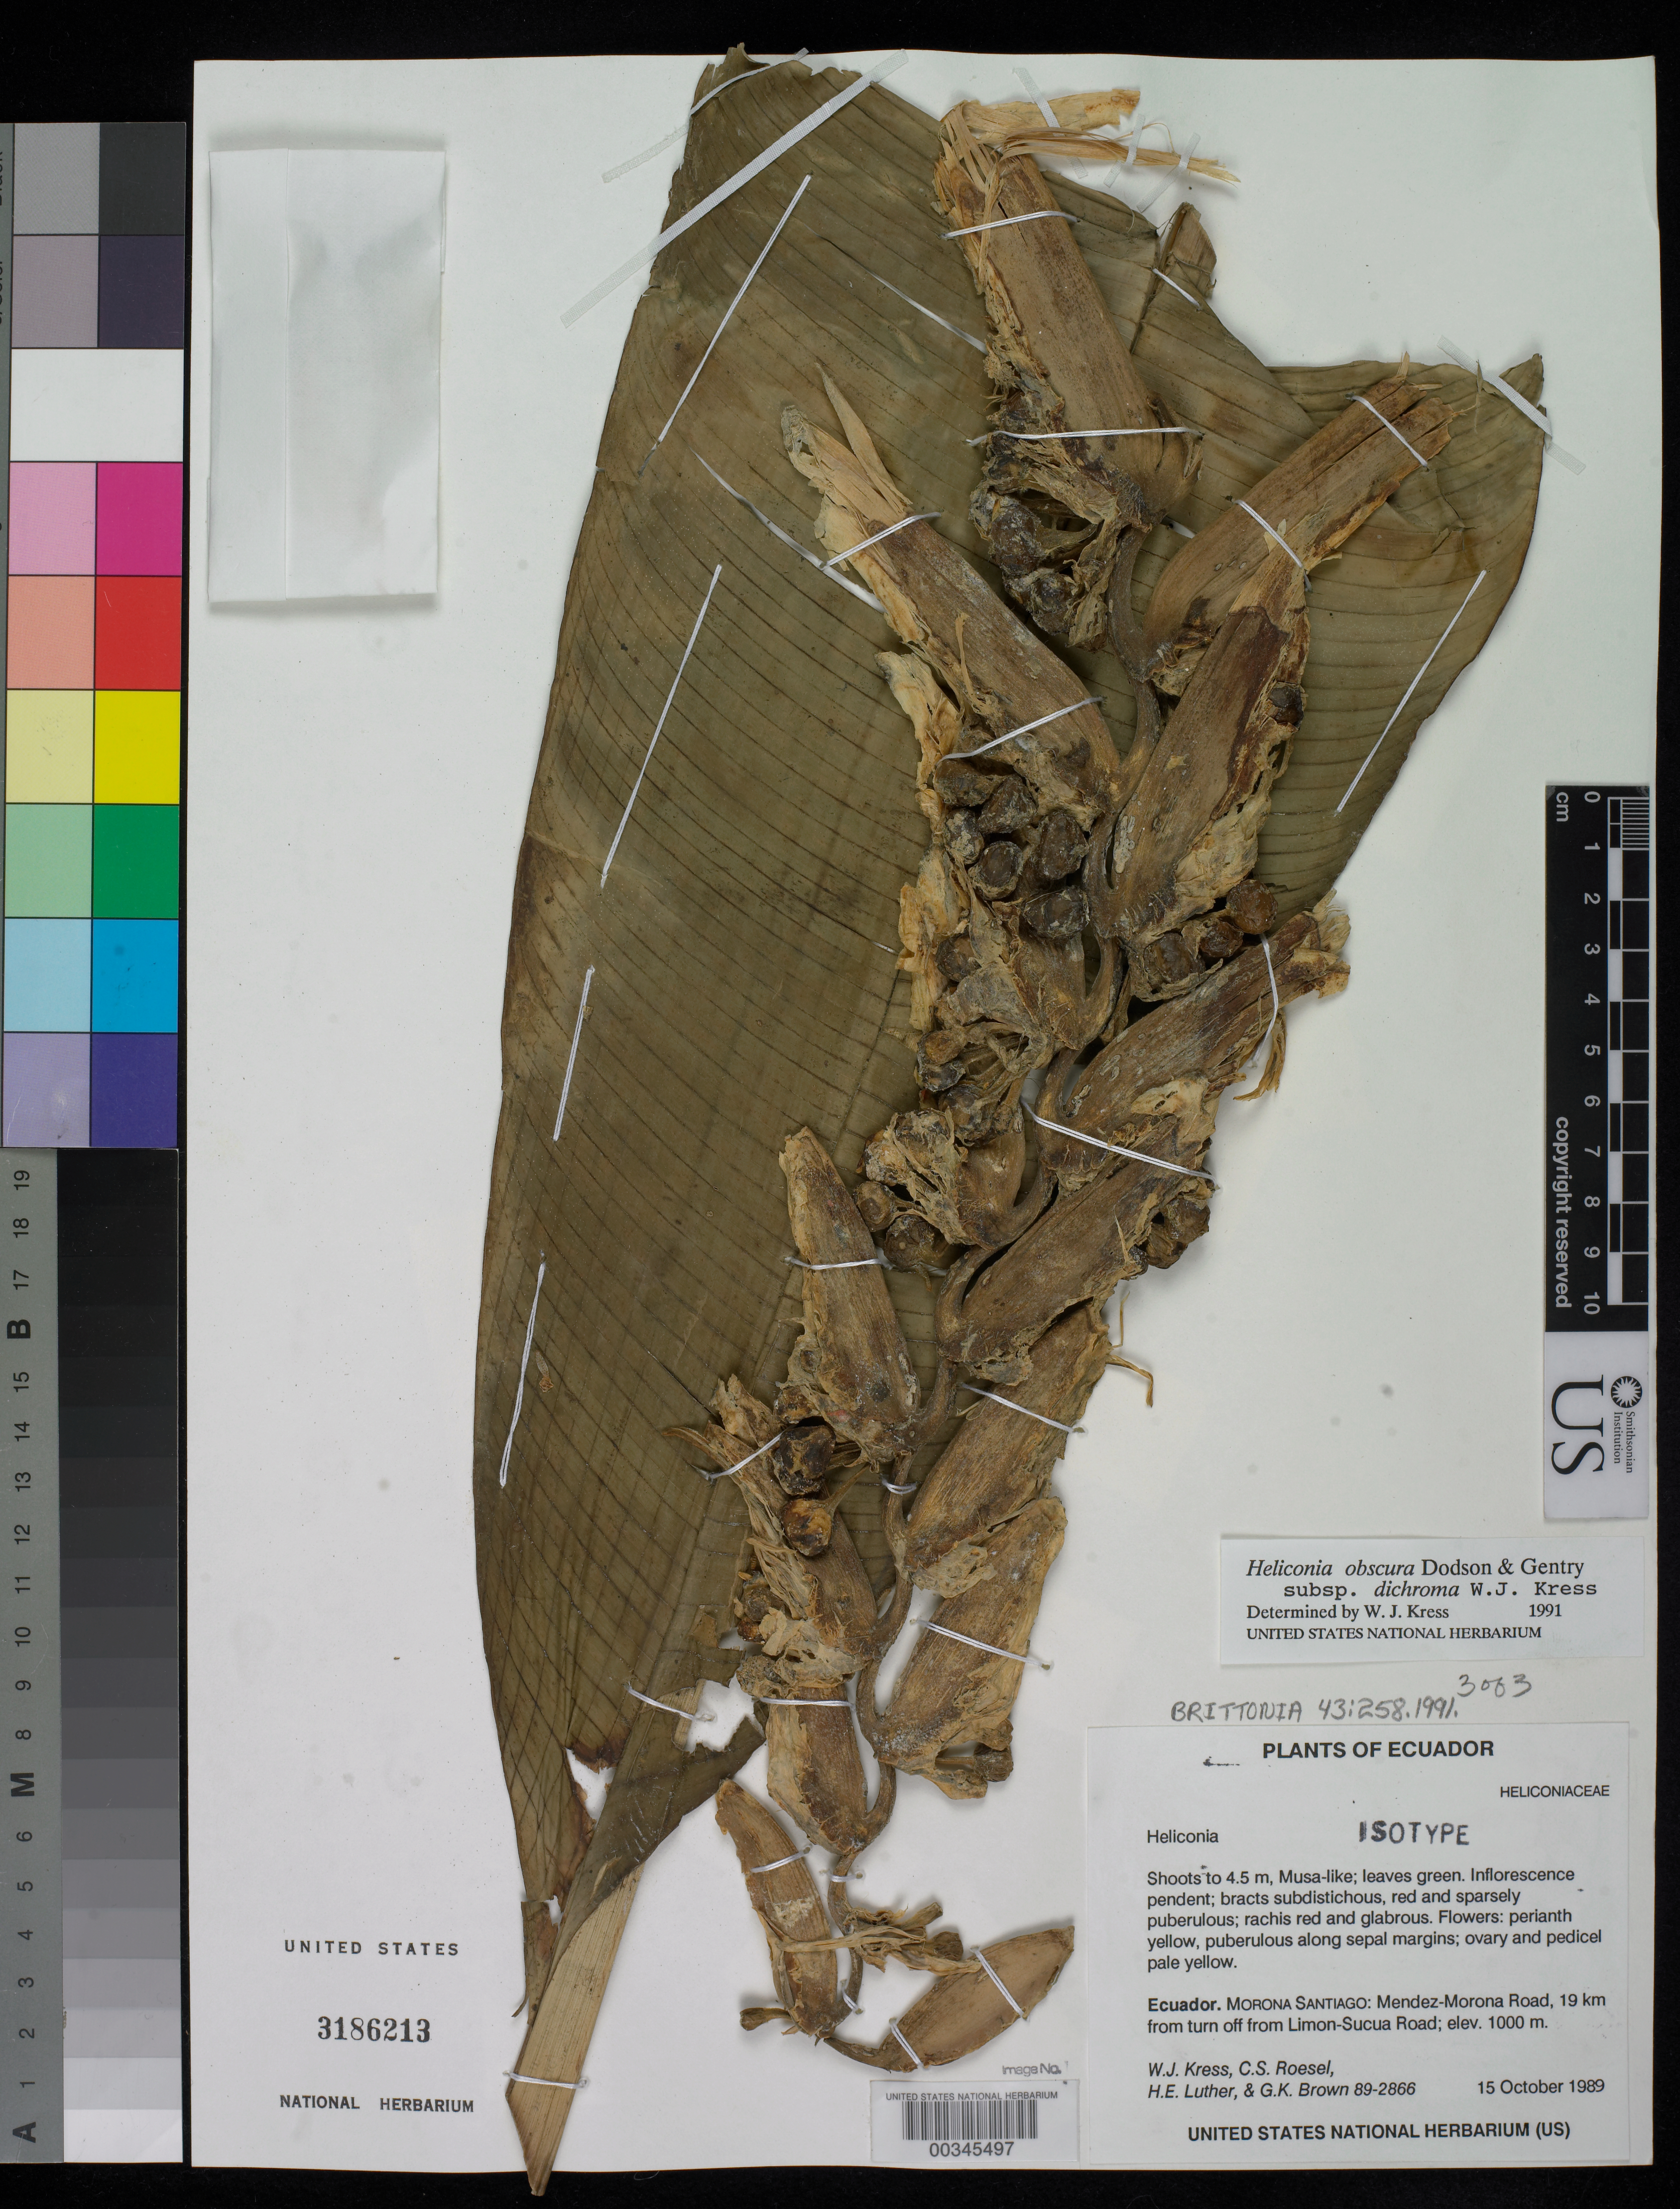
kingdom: Plantae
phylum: Tracheophyta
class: Liliopsida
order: Zingiberales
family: Heliconiaceae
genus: Heliconia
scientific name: Heliconia obscura subsp. dichroma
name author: W.J. Kress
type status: Isotype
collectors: W. J. Kress, C. S. Roesel, Harry E. Luther & G. K. Brown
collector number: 89-2866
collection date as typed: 15 Oct 1989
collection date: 1989-10-15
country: Ecuador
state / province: Morona-Santiago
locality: Mendez - Morona road, 19 km from turn of f from Limon - Sucua road.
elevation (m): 1000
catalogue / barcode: US 3186213